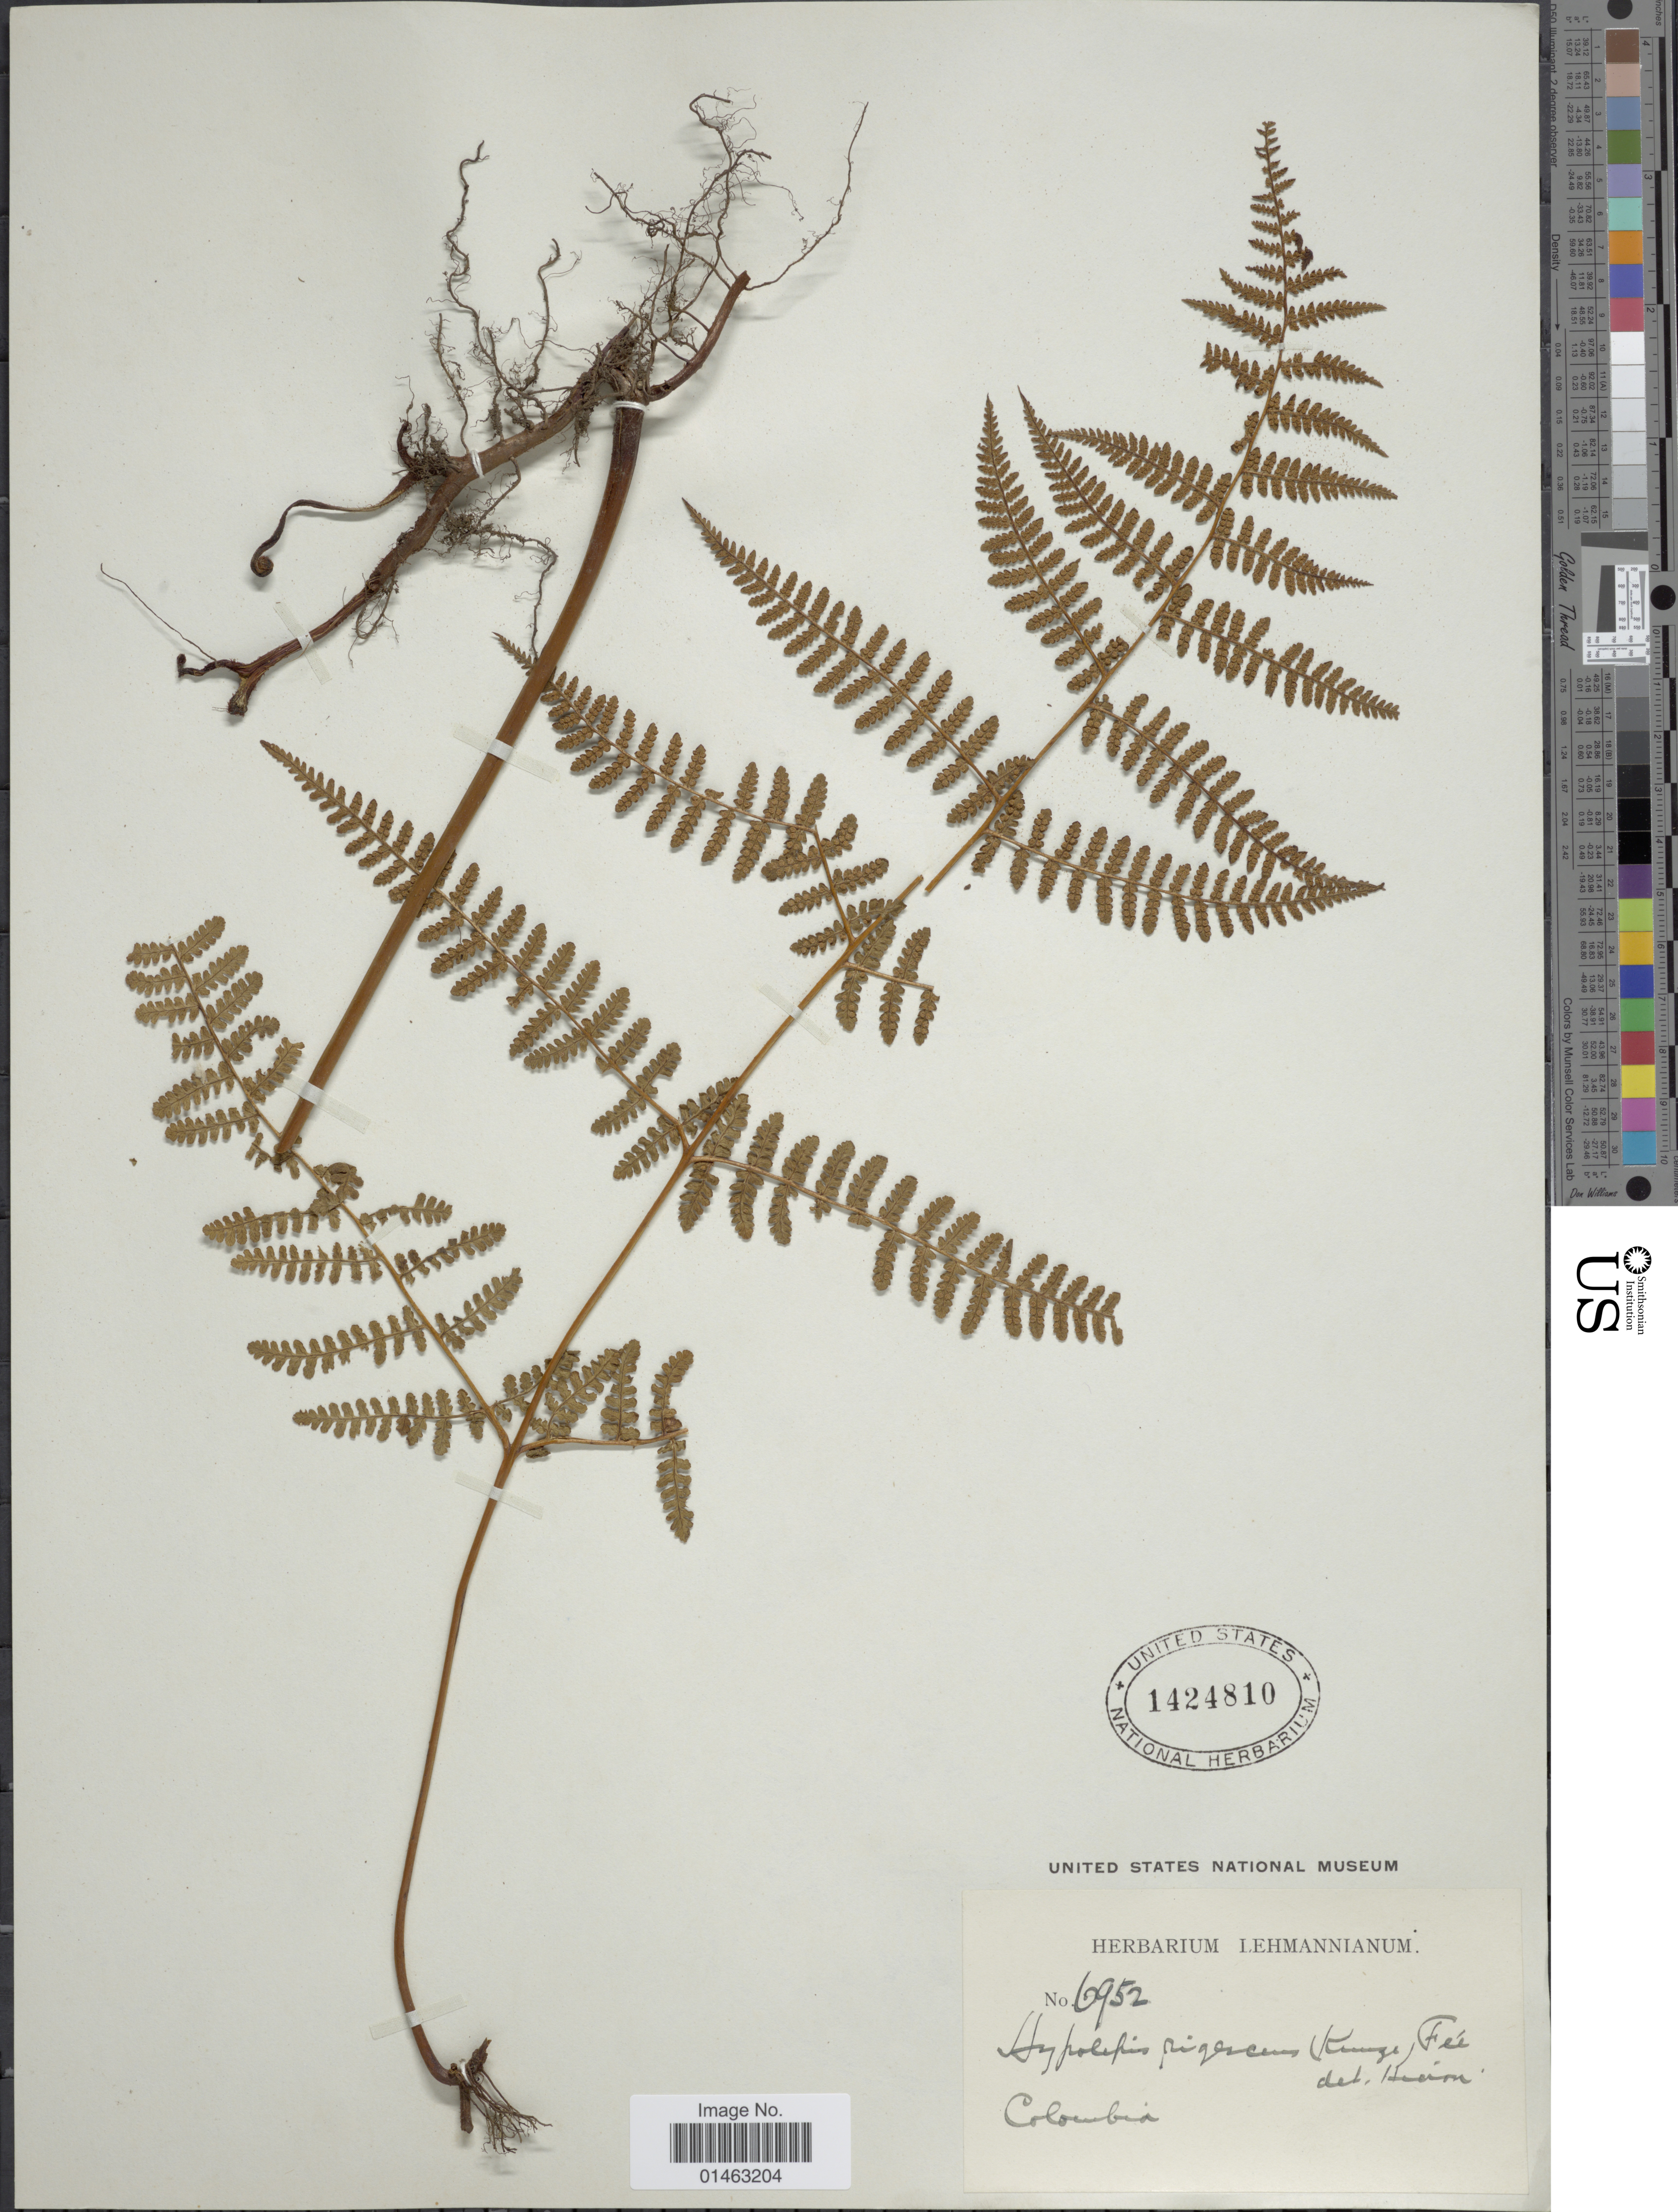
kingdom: Plantae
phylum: Tracheophyta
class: Polypodiopsida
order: Polypodiales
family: Dennstaedtiaceae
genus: Hypolepis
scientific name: Hypolepis viscosa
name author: H. Karst.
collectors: ex herb. Lehmannianum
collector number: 6952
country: Colombia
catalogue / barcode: US 1424810